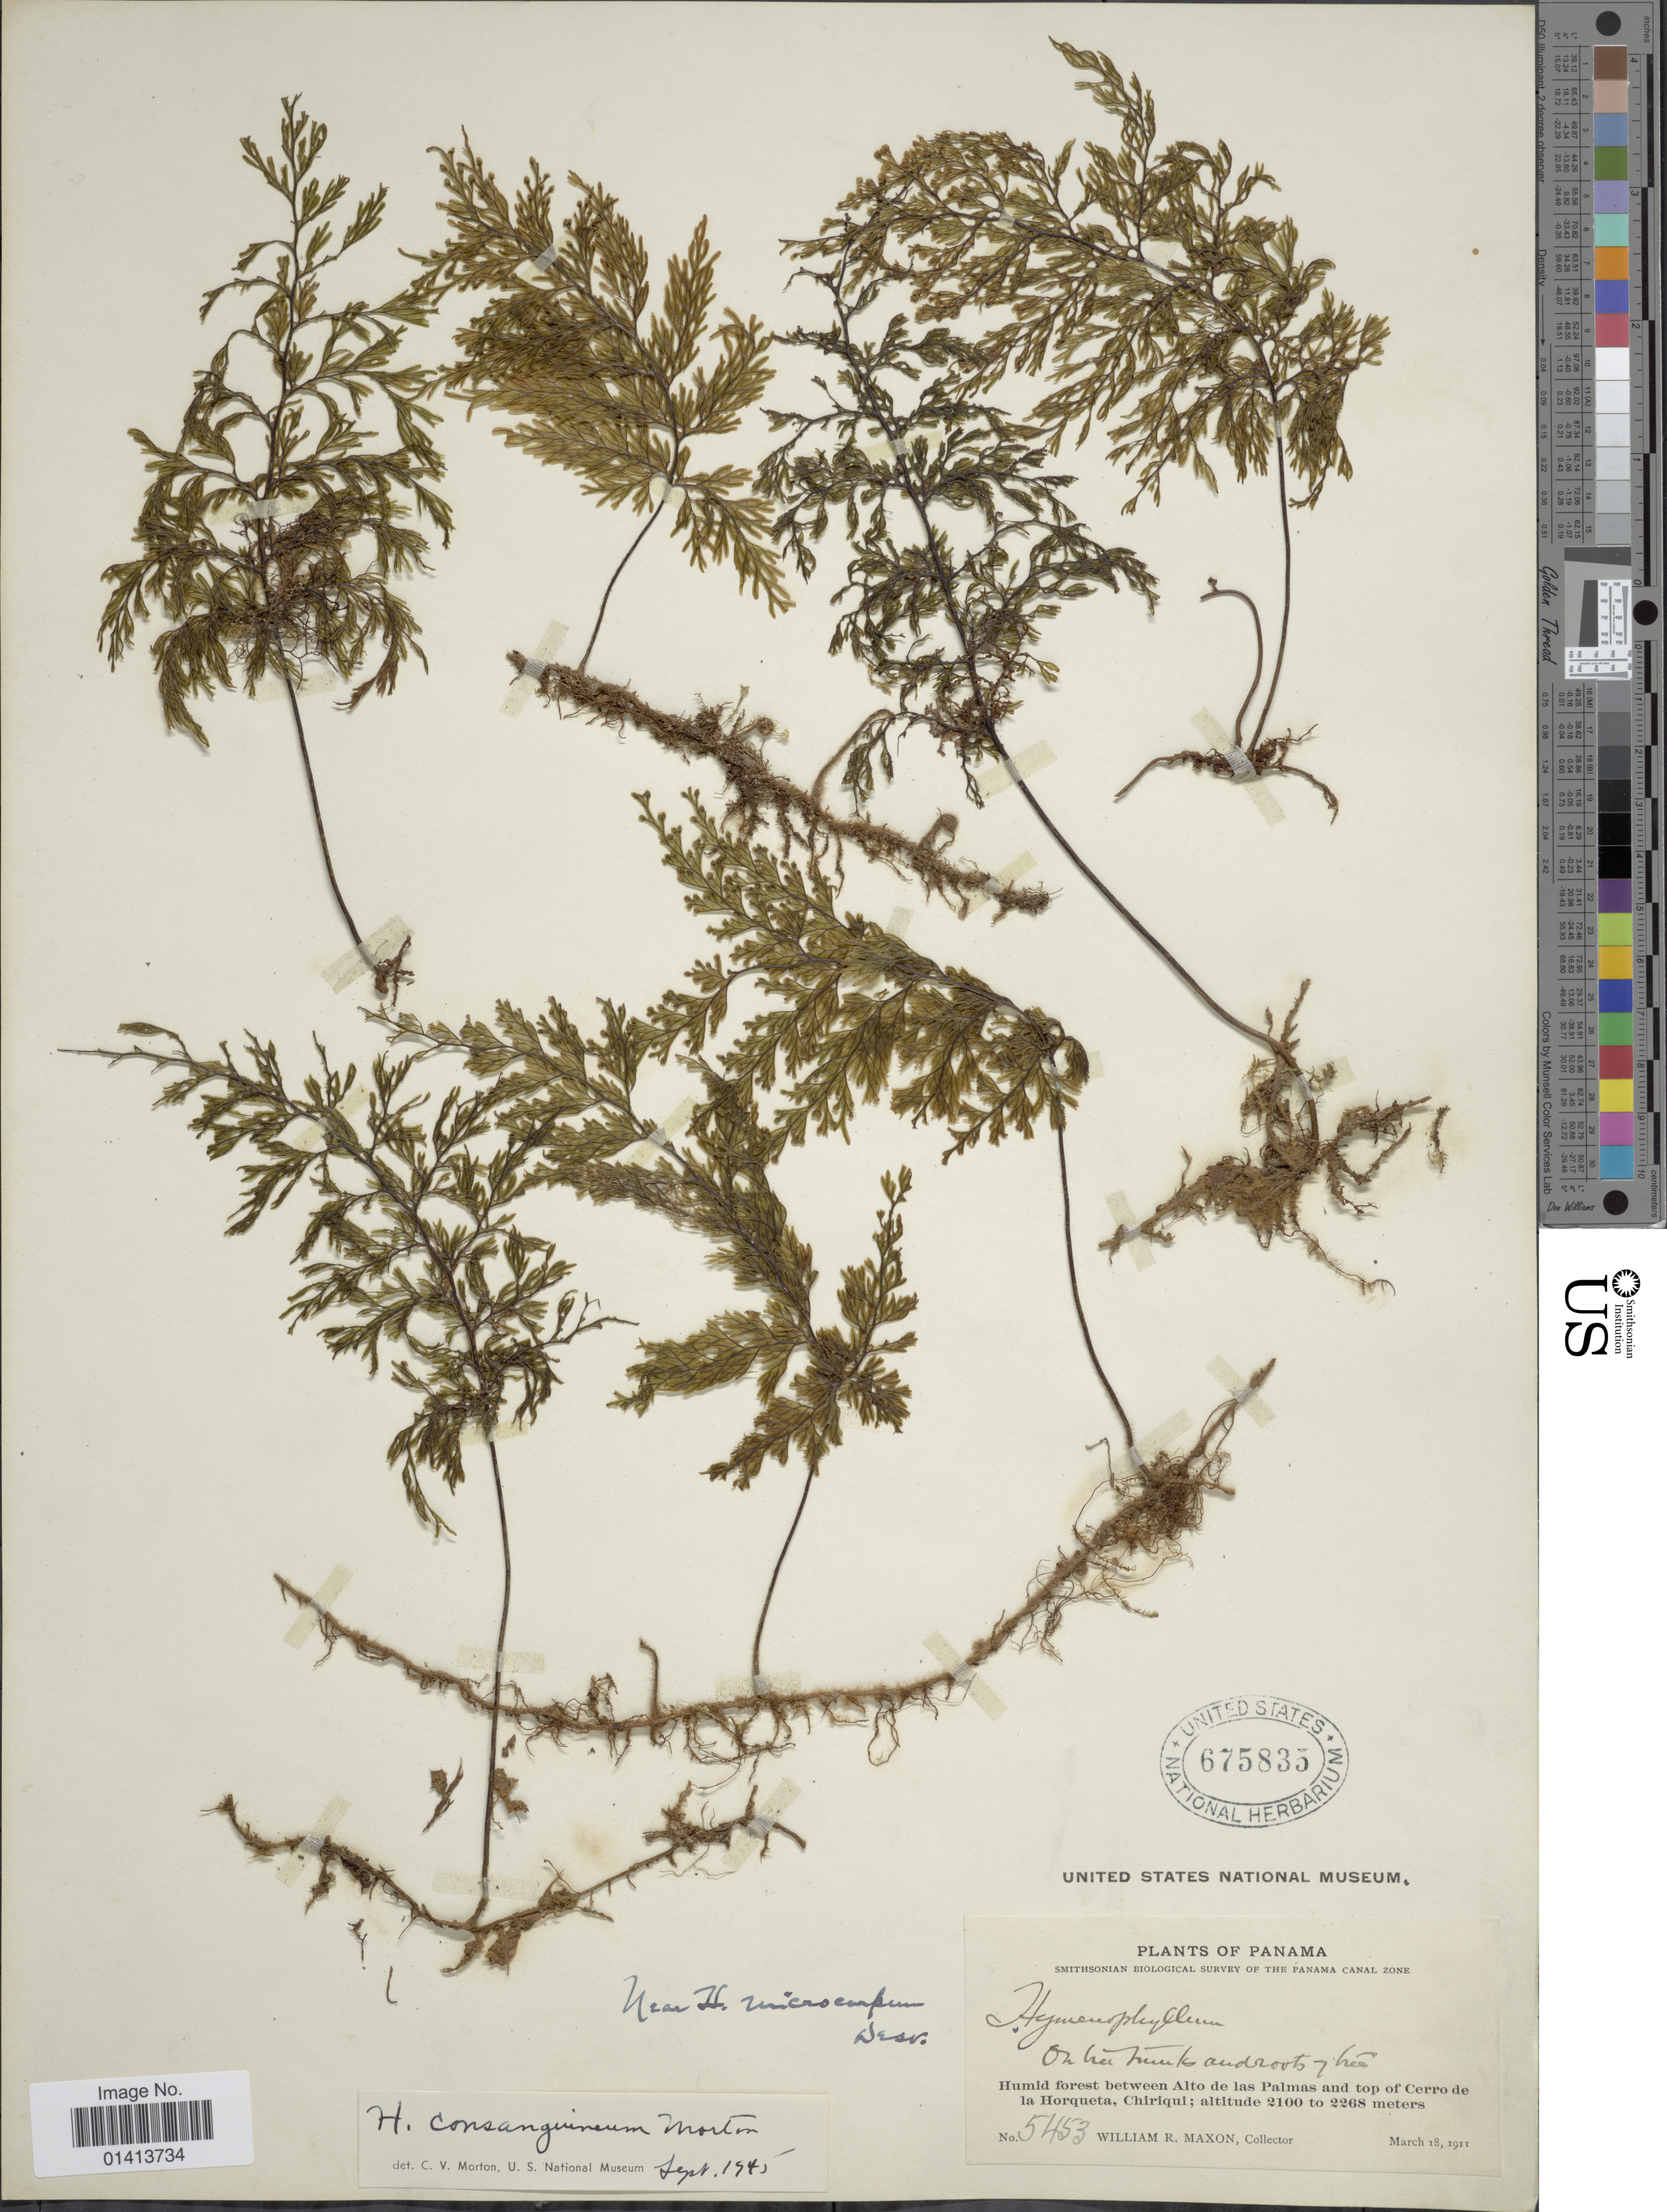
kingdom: Plantae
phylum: Tracheophyta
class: Polypodiopsida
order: Hymenophyllales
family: Hymenophyllaceae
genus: Hymenophyllum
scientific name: Hymenophyllum consanguineum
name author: C.V. Morton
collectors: W. R. Maxon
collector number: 5453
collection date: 1911-03-18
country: Panama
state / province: Chiriqui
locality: Humid forest between Alto de las Palmas and top of Cerro de la Horqueta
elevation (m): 2100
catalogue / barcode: US 675835